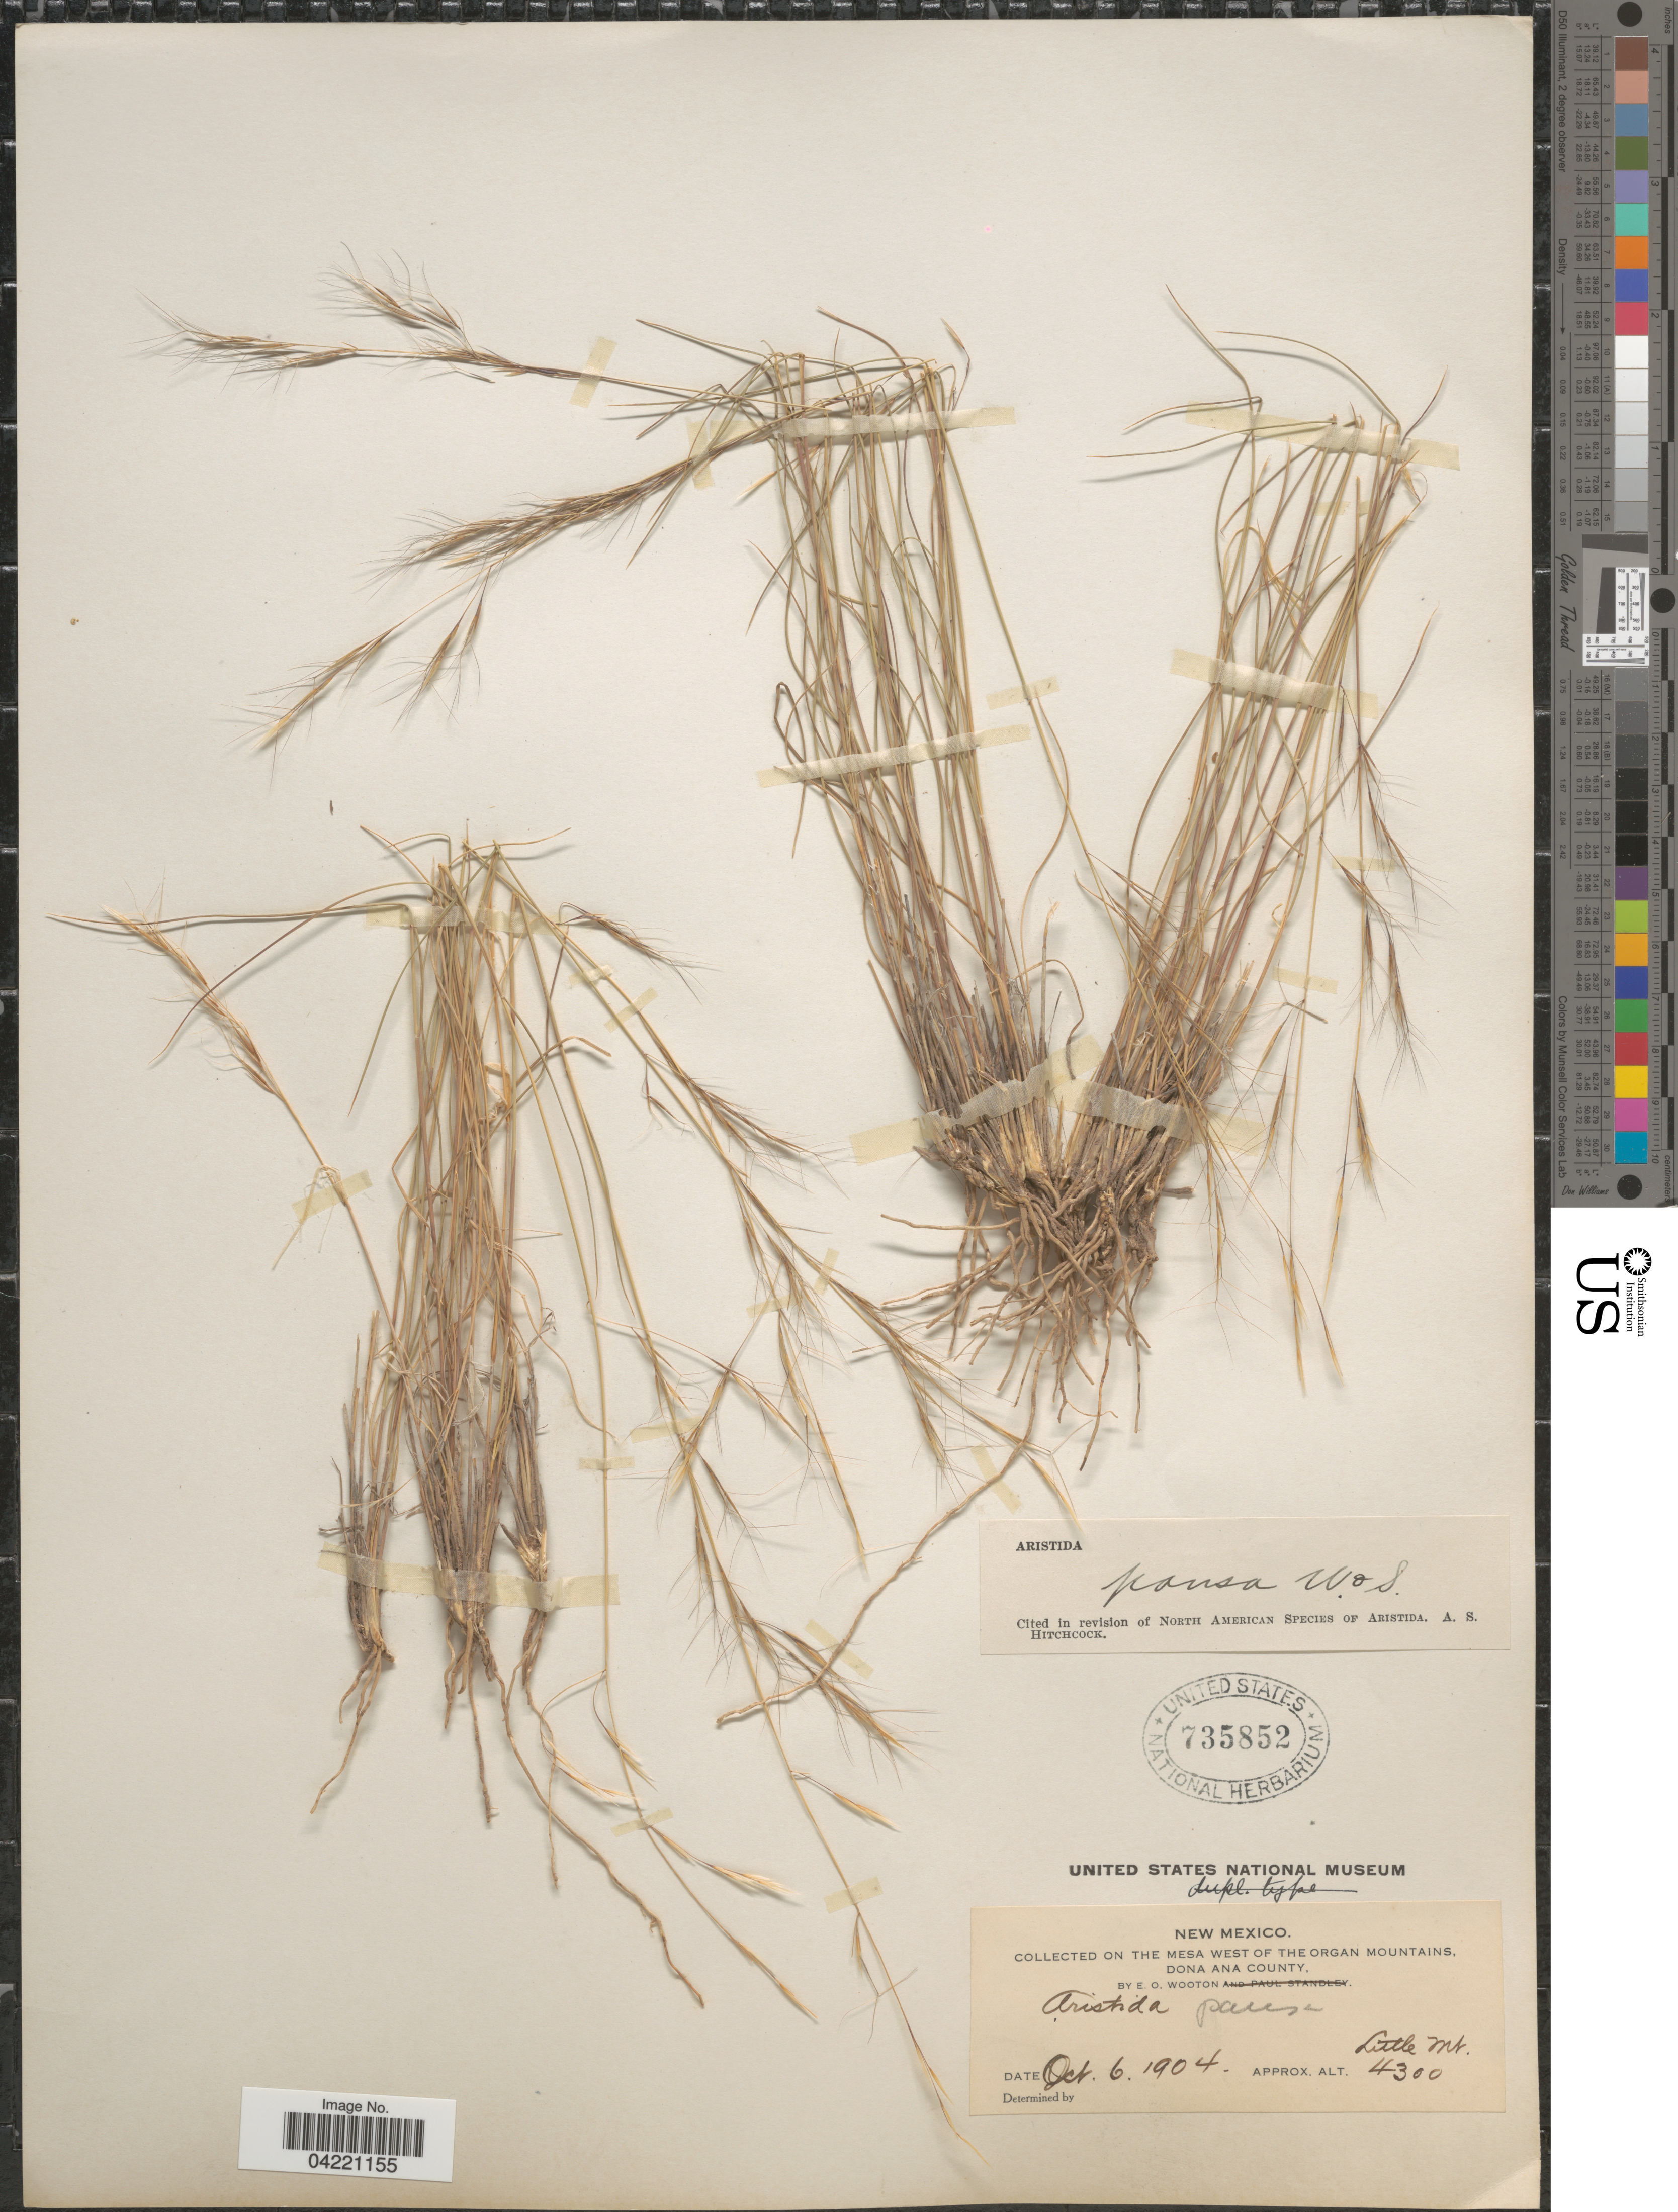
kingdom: Plantae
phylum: Tracheophyta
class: Liliopsida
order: Poales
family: Poaceae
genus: Aristida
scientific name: Aristida pansa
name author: Wooton & Standl.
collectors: E. O. Wooton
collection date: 1904-10-06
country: United States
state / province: New Mexico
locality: On the Mesa of the Organ Mountains, Dona Ana County. Little Mt.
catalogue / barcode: US 735852